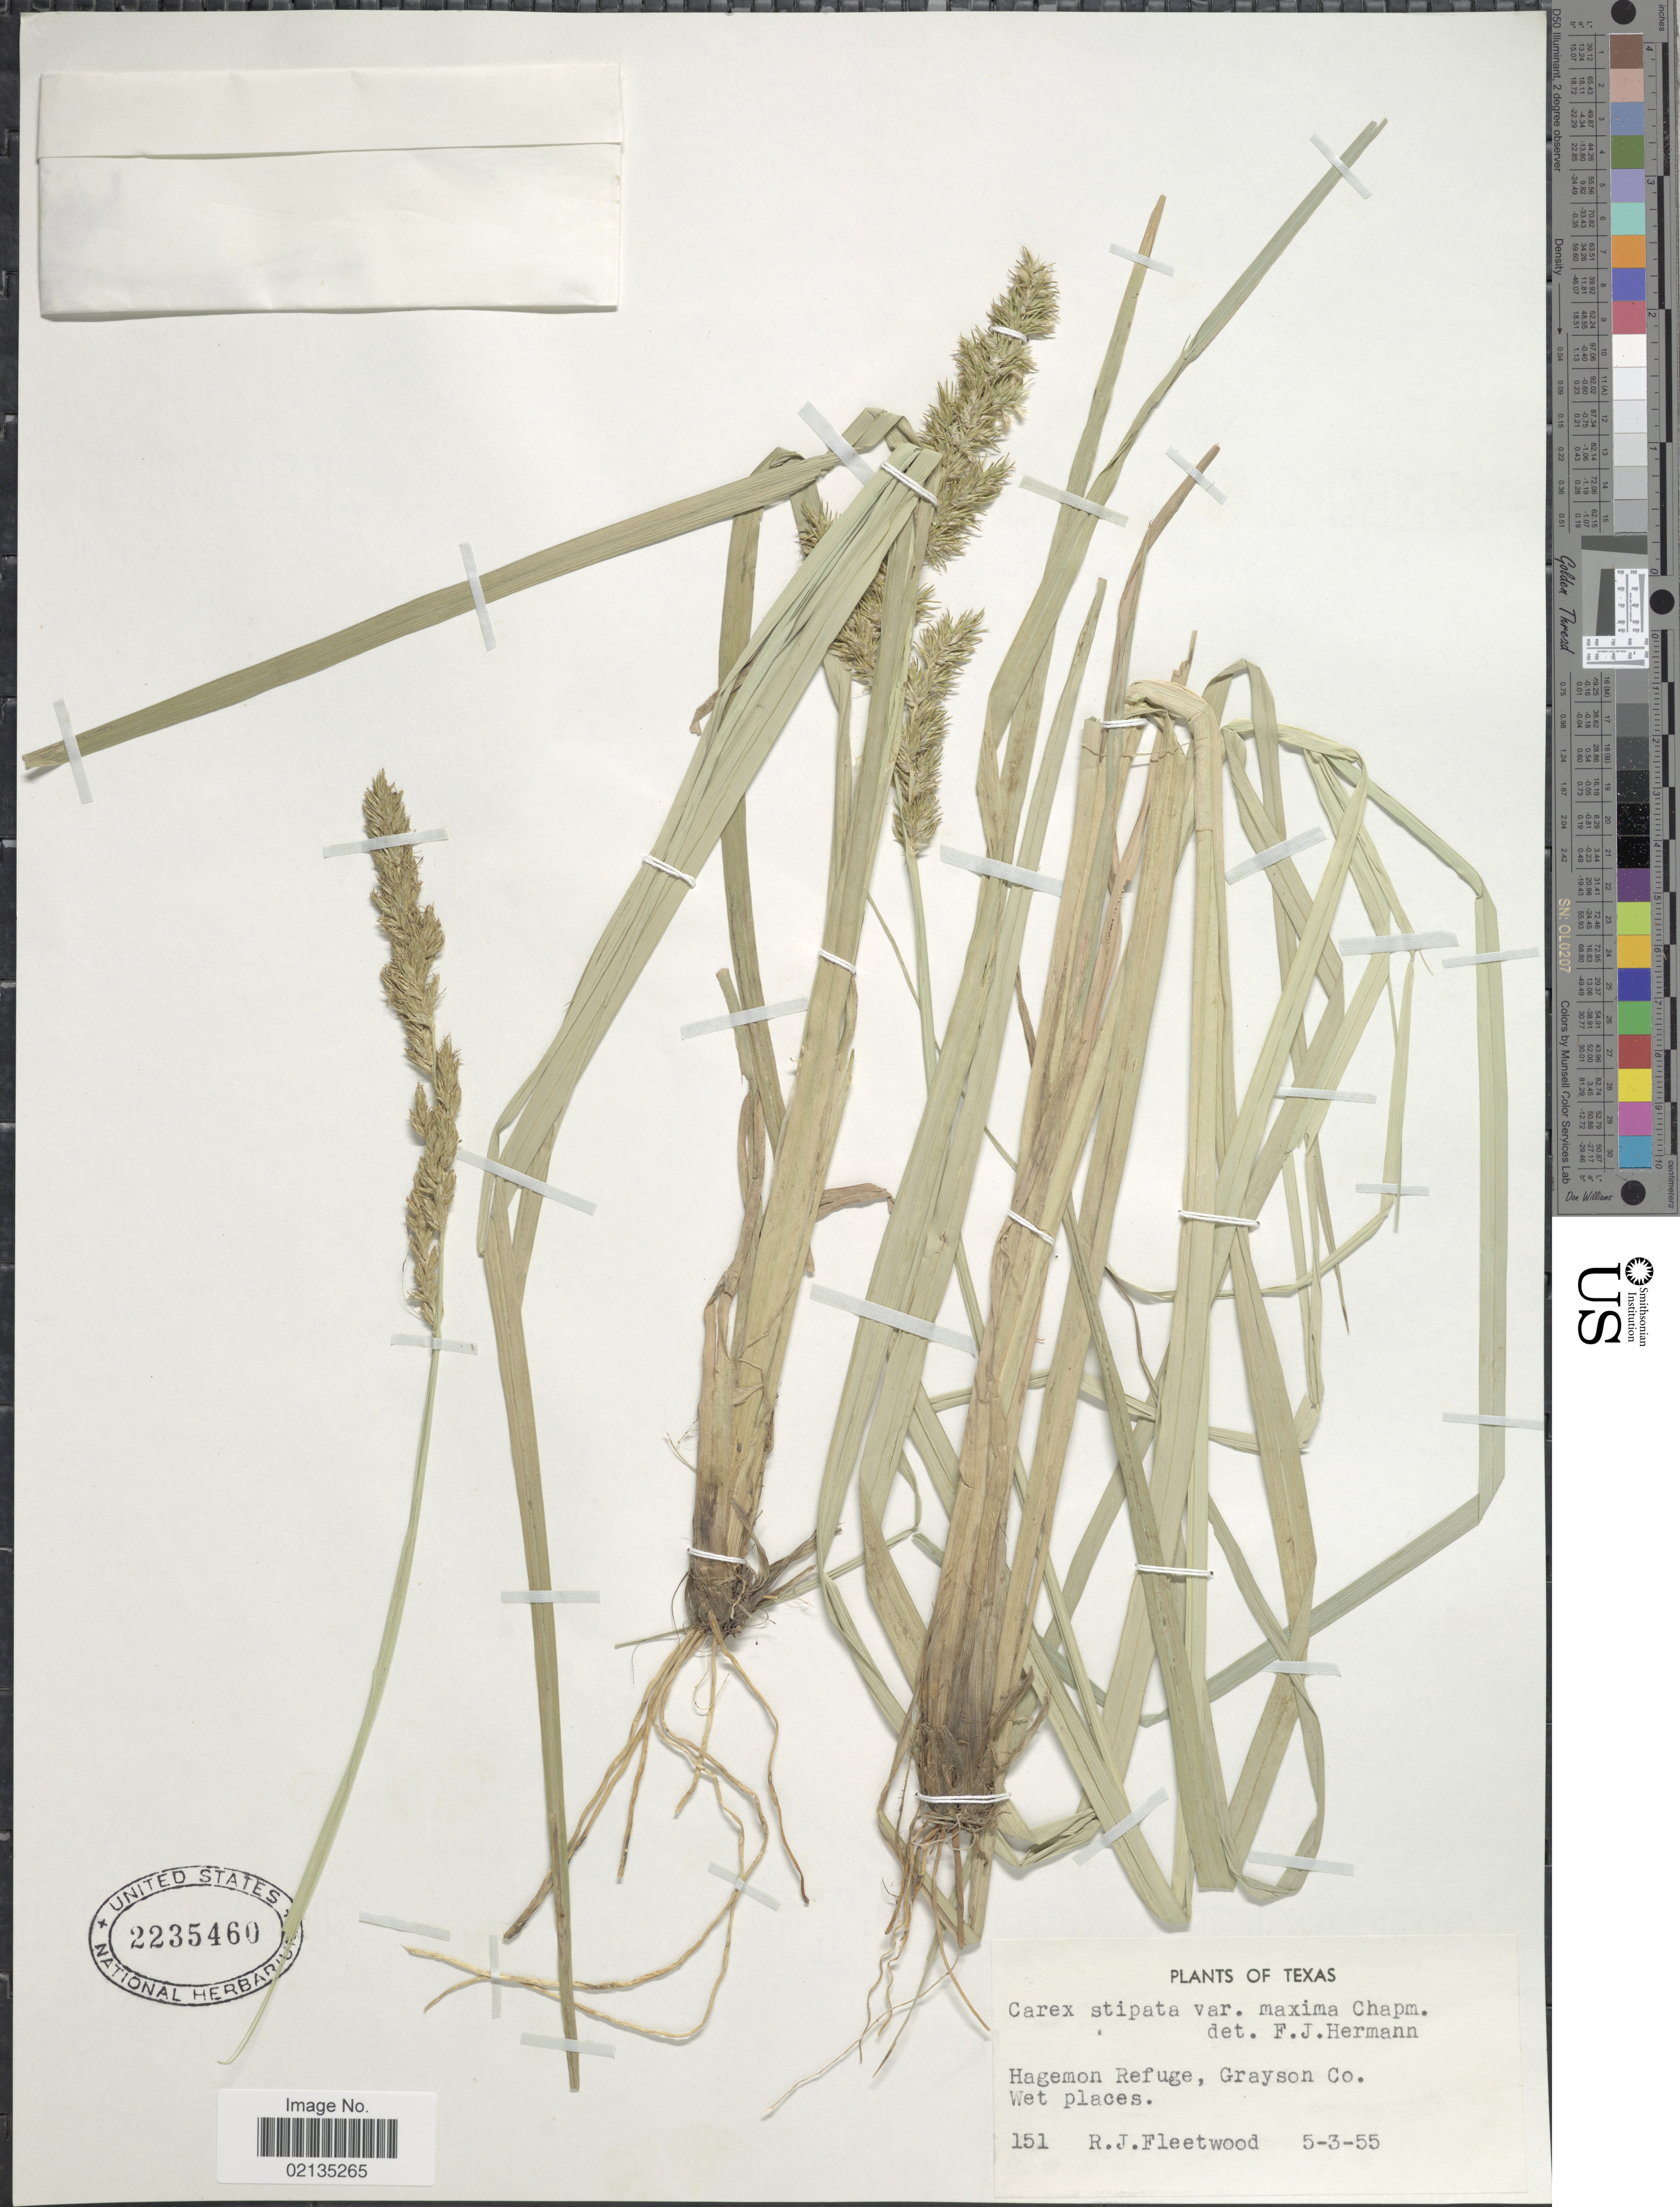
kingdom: Plantae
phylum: Tracheophyta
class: Liliopsida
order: Poales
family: Cyperaceae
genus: Carex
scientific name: Carex stipata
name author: Muhl. ex Willd.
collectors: R. J. Fleetwood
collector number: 151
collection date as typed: Transcribed d/m/y: 3/5/55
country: United States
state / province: Texas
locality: Texas, Hagemon Refuge, Grayson Co. Wet places.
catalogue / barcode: US 2235460